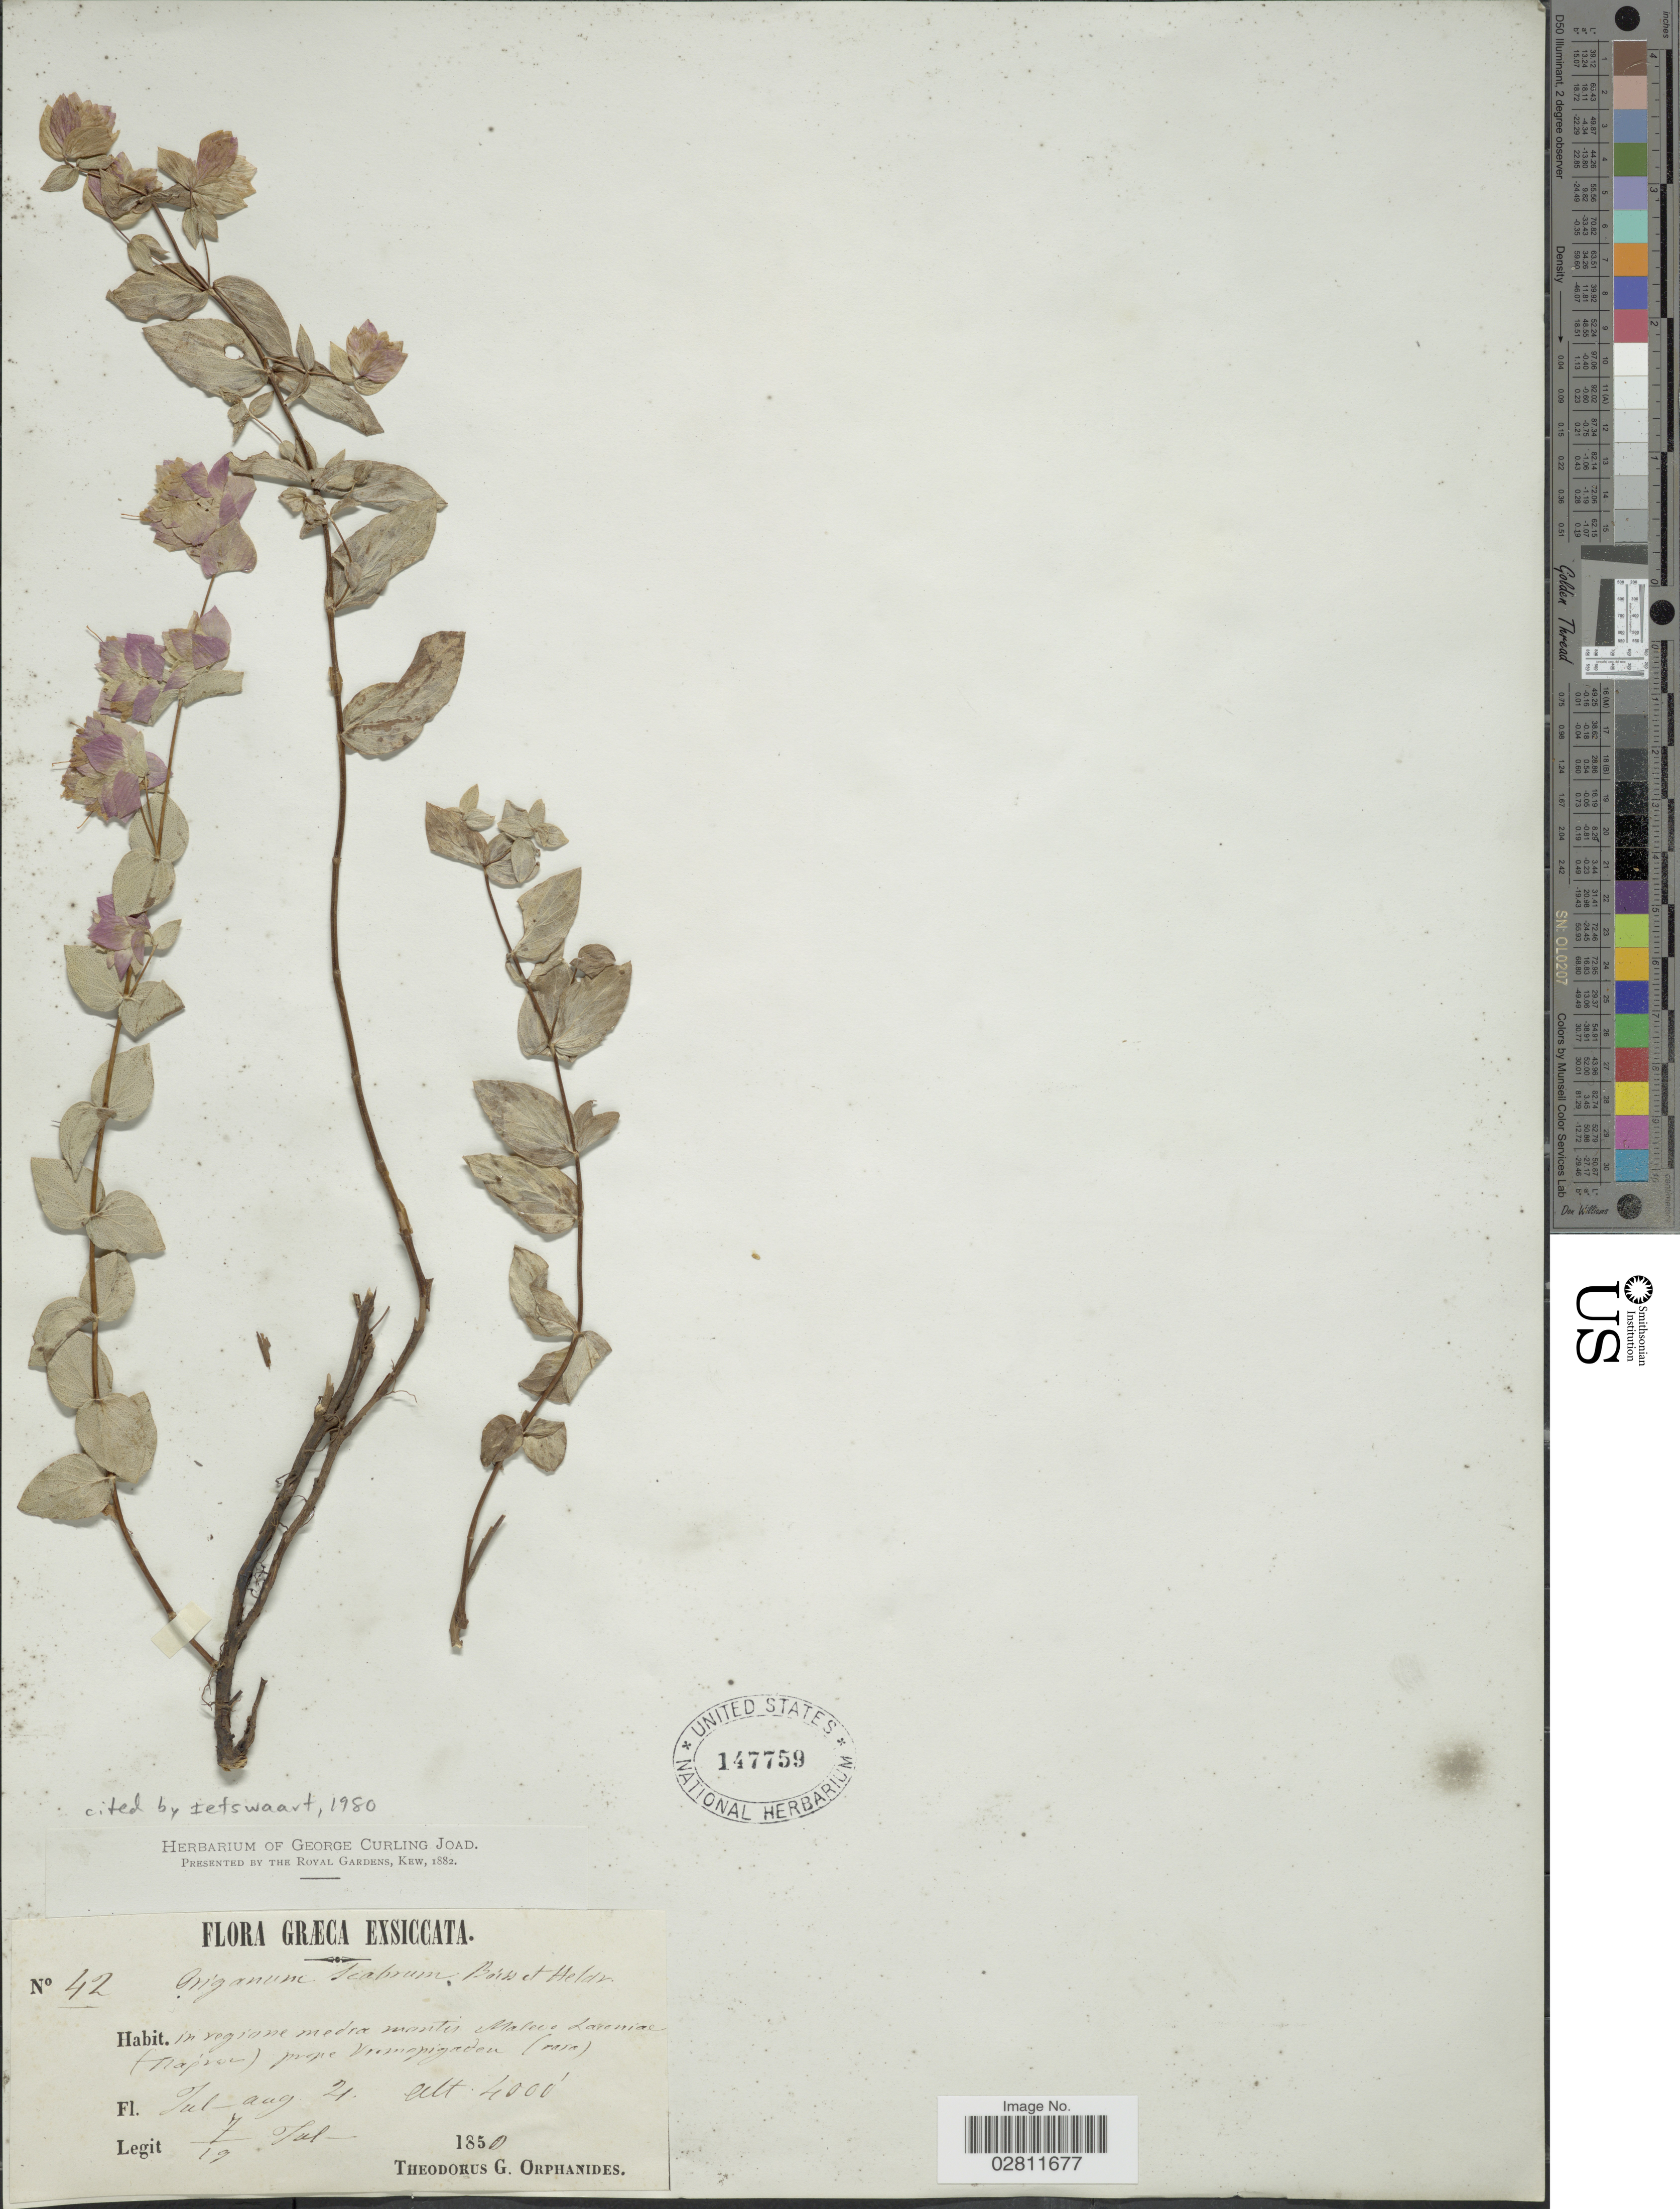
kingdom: Plantae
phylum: Tracheophyta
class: Magnoliopsida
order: Lamiales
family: Lamiaceae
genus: Origanum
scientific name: Origanum scabrum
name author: Boiss. & Heldr.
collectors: T. G. Orphanides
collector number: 42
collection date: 1850-07-07/1850-07-19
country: Greece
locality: In regione media montis Malevo Laconiae (Parnon) prope Vromopigadon.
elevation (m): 1219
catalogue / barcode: US 147759